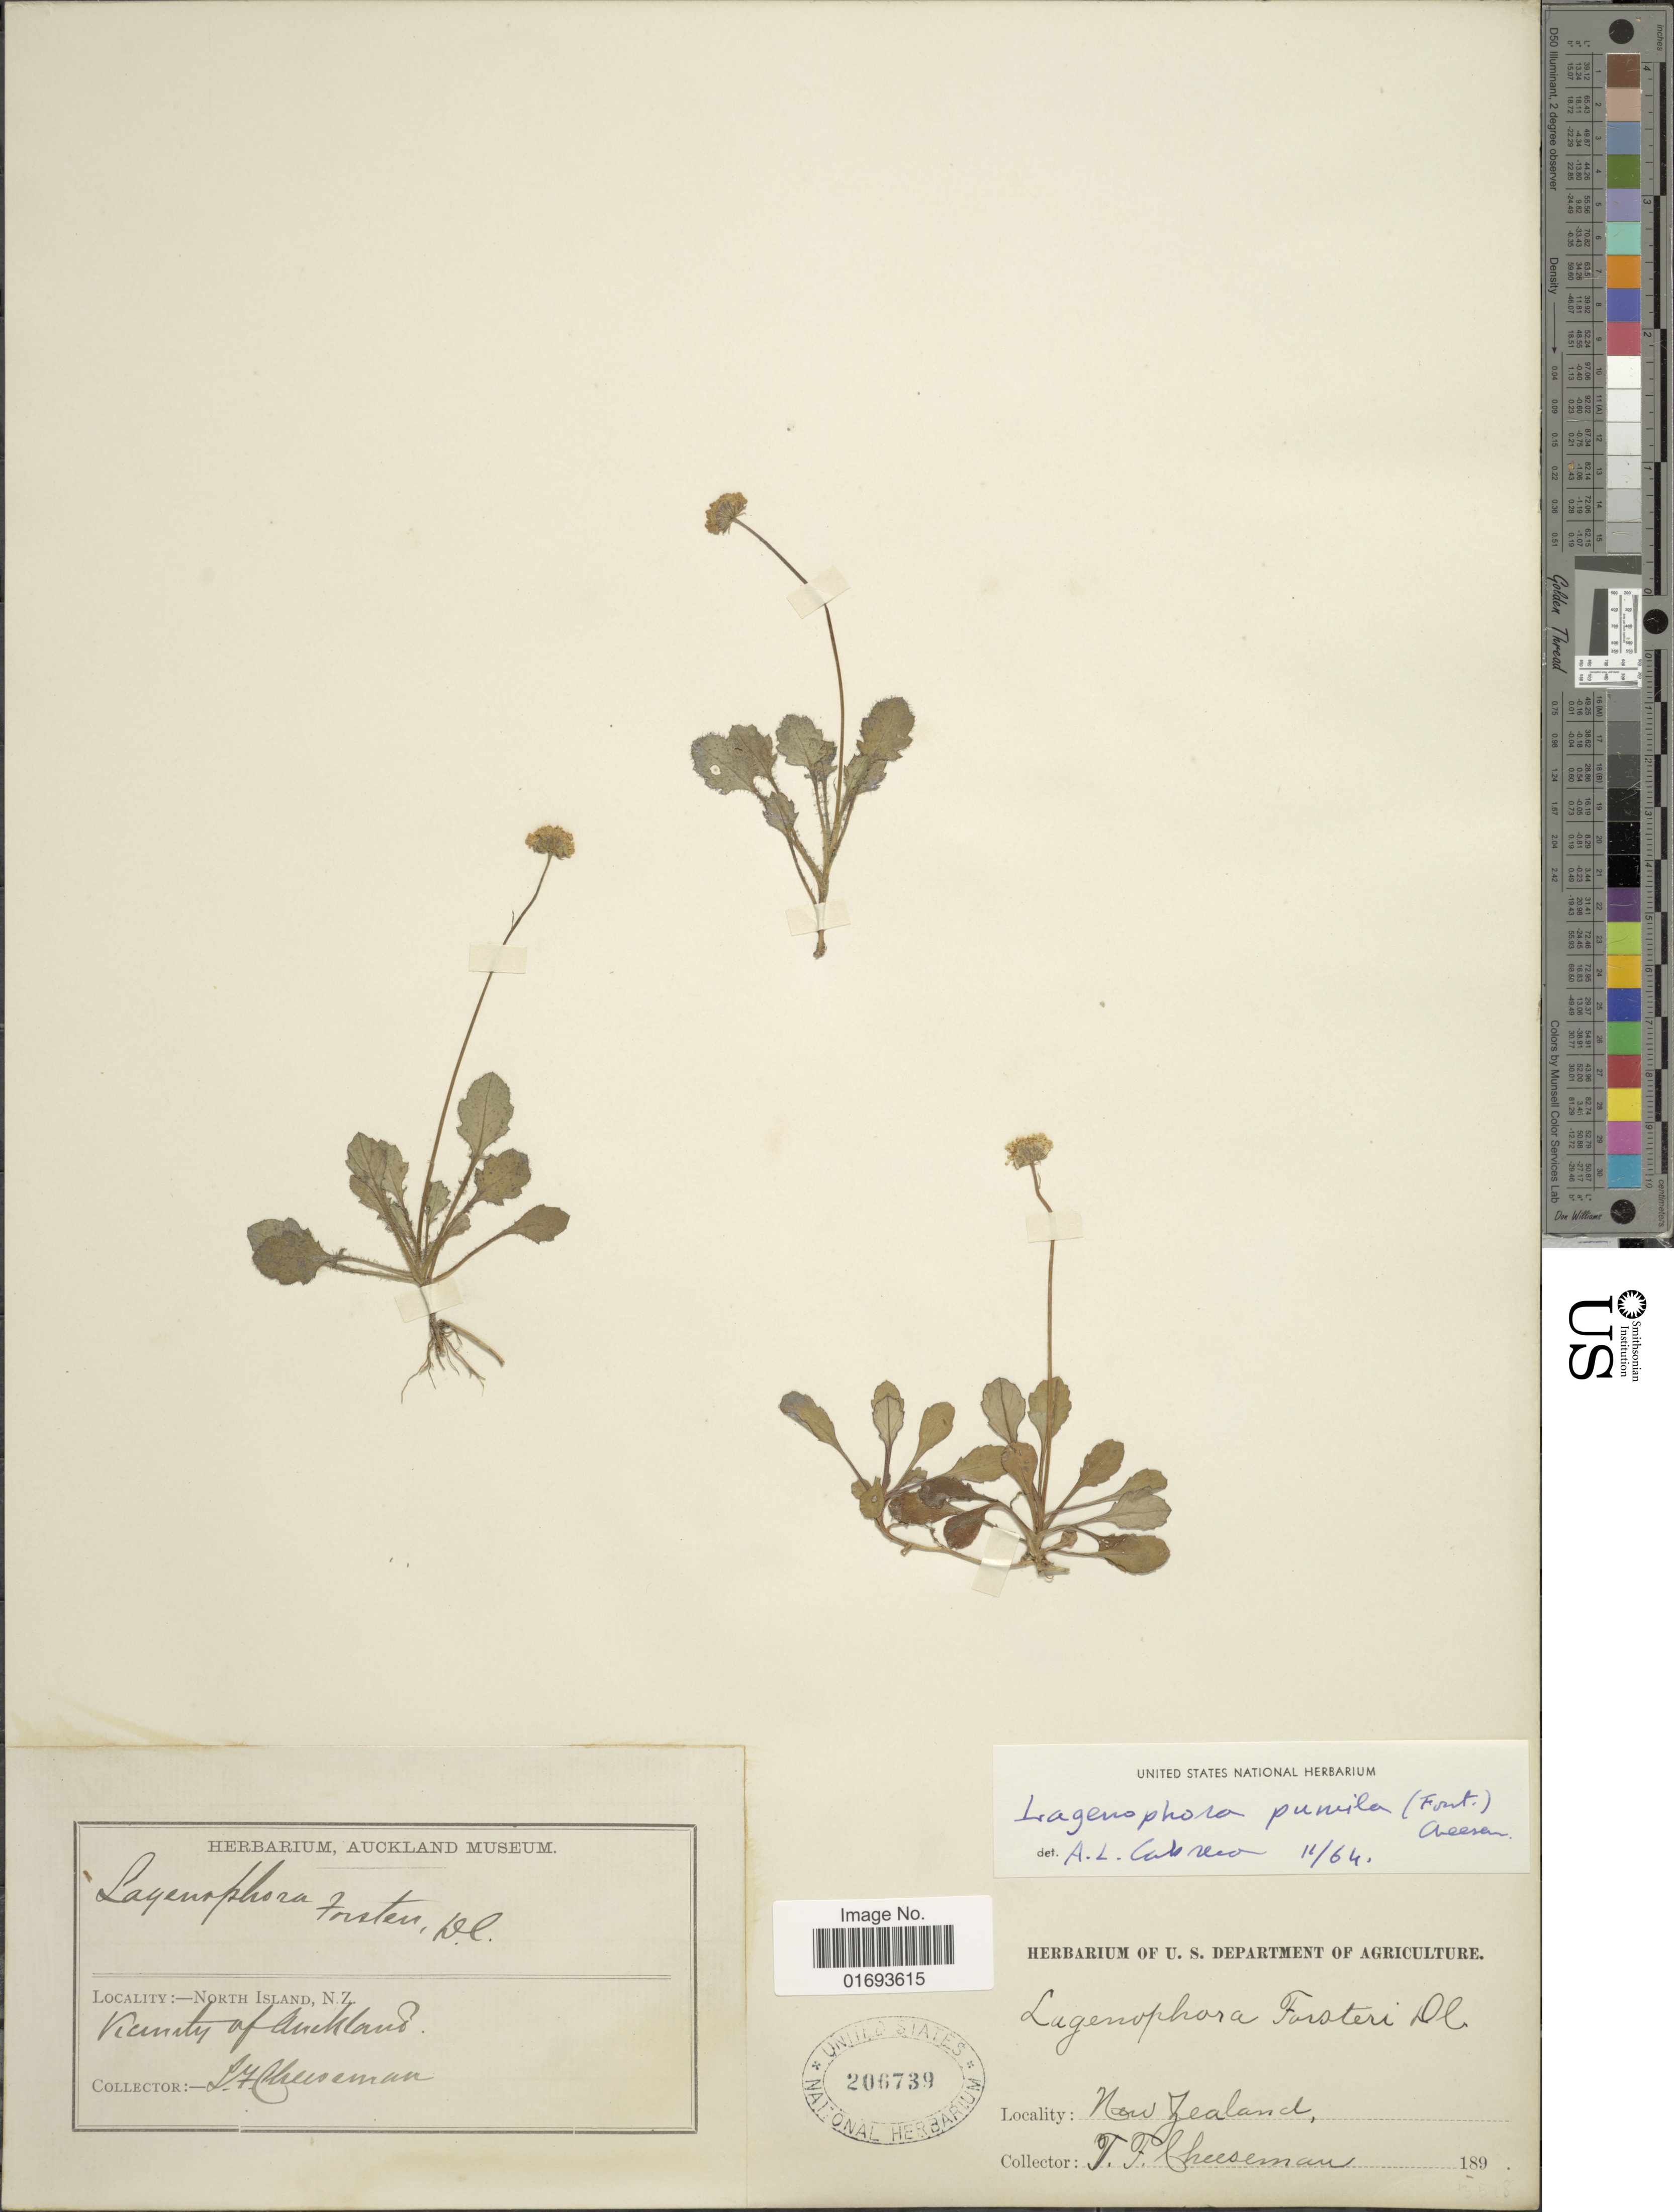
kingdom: Plantae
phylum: Tracheophyta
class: Magnoliopsida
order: Asterales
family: Asteraceae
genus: Lagenophora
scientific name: Lagenophora pumila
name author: (G. Forst.) Cheeseman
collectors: T. F. Cheeseman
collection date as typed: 189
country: New Zealand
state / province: Auckland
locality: North Island, N. Z.. Vicinity of Auckland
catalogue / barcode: US 206739